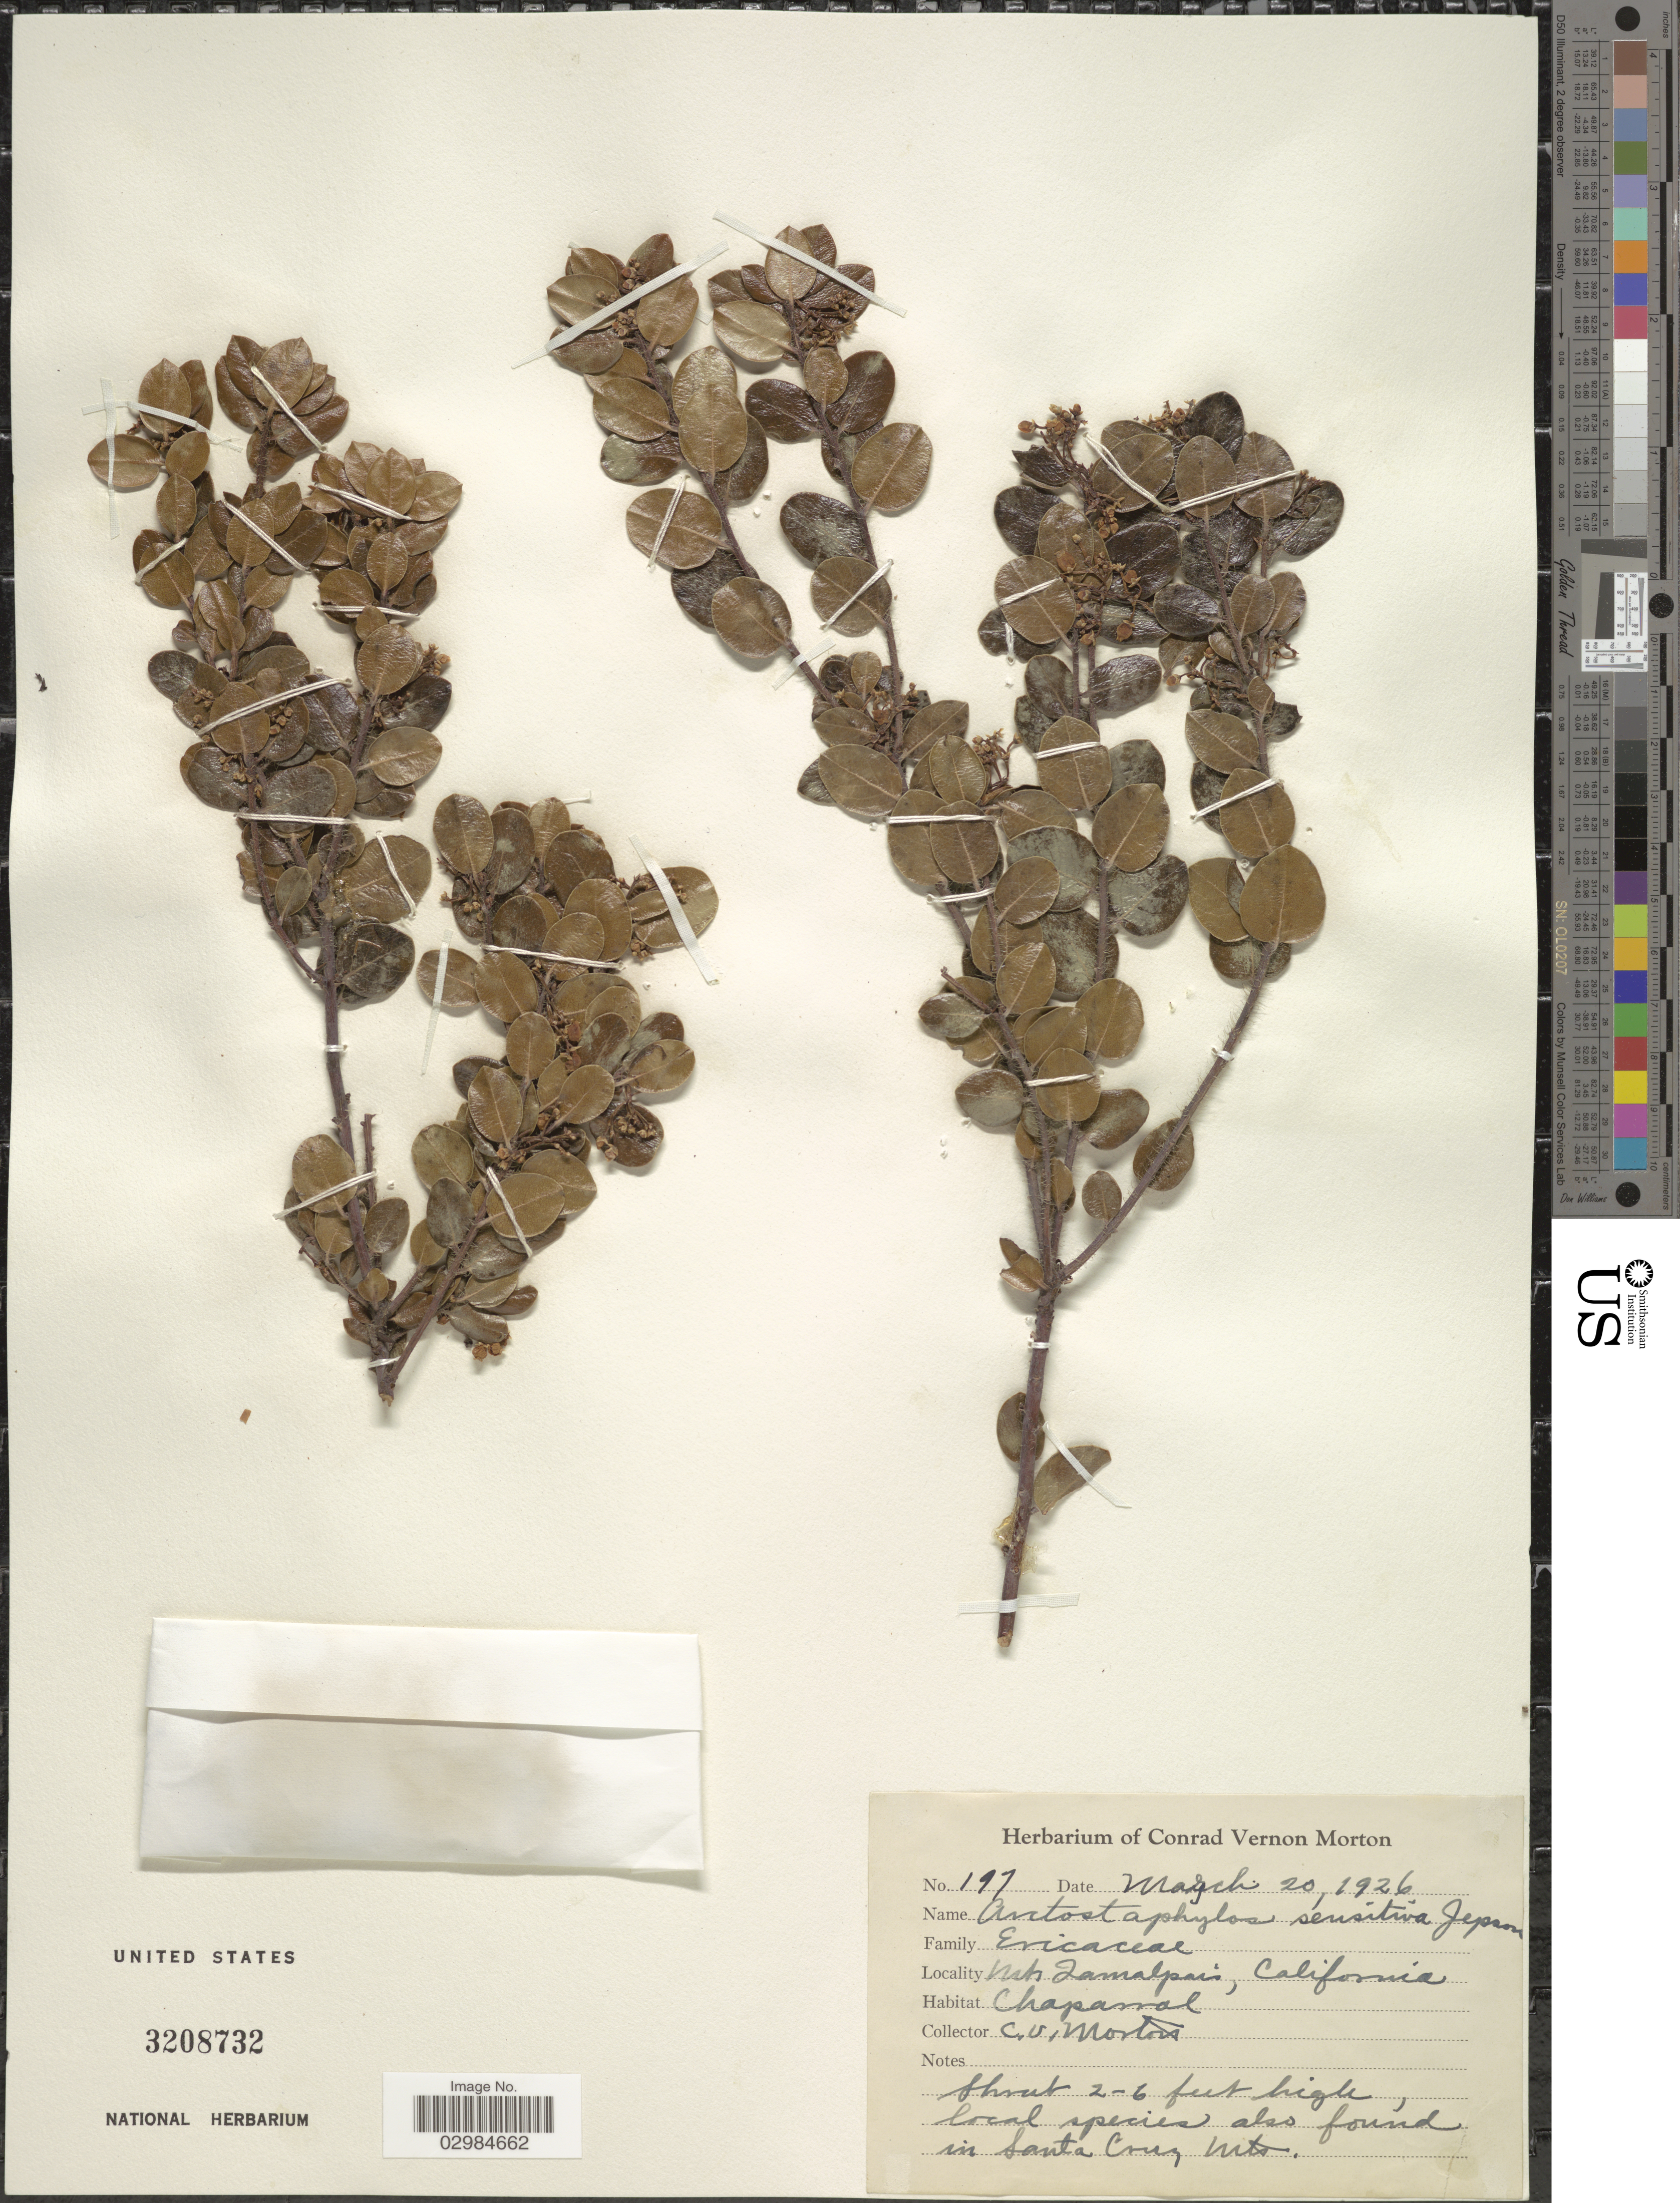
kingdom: Plantae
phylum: Tracheophyta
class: Magnoliopsida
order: Ericales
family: Ericaceae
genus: Arctostaphylos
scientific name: Arctostaphylos sensitiva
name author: Jeps.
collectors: C. V. Morton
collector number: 197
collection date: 1926-03-20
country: United States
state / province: California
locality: Mts Tamalpais. Santa Cruz Mts.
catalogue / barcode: US 3208732